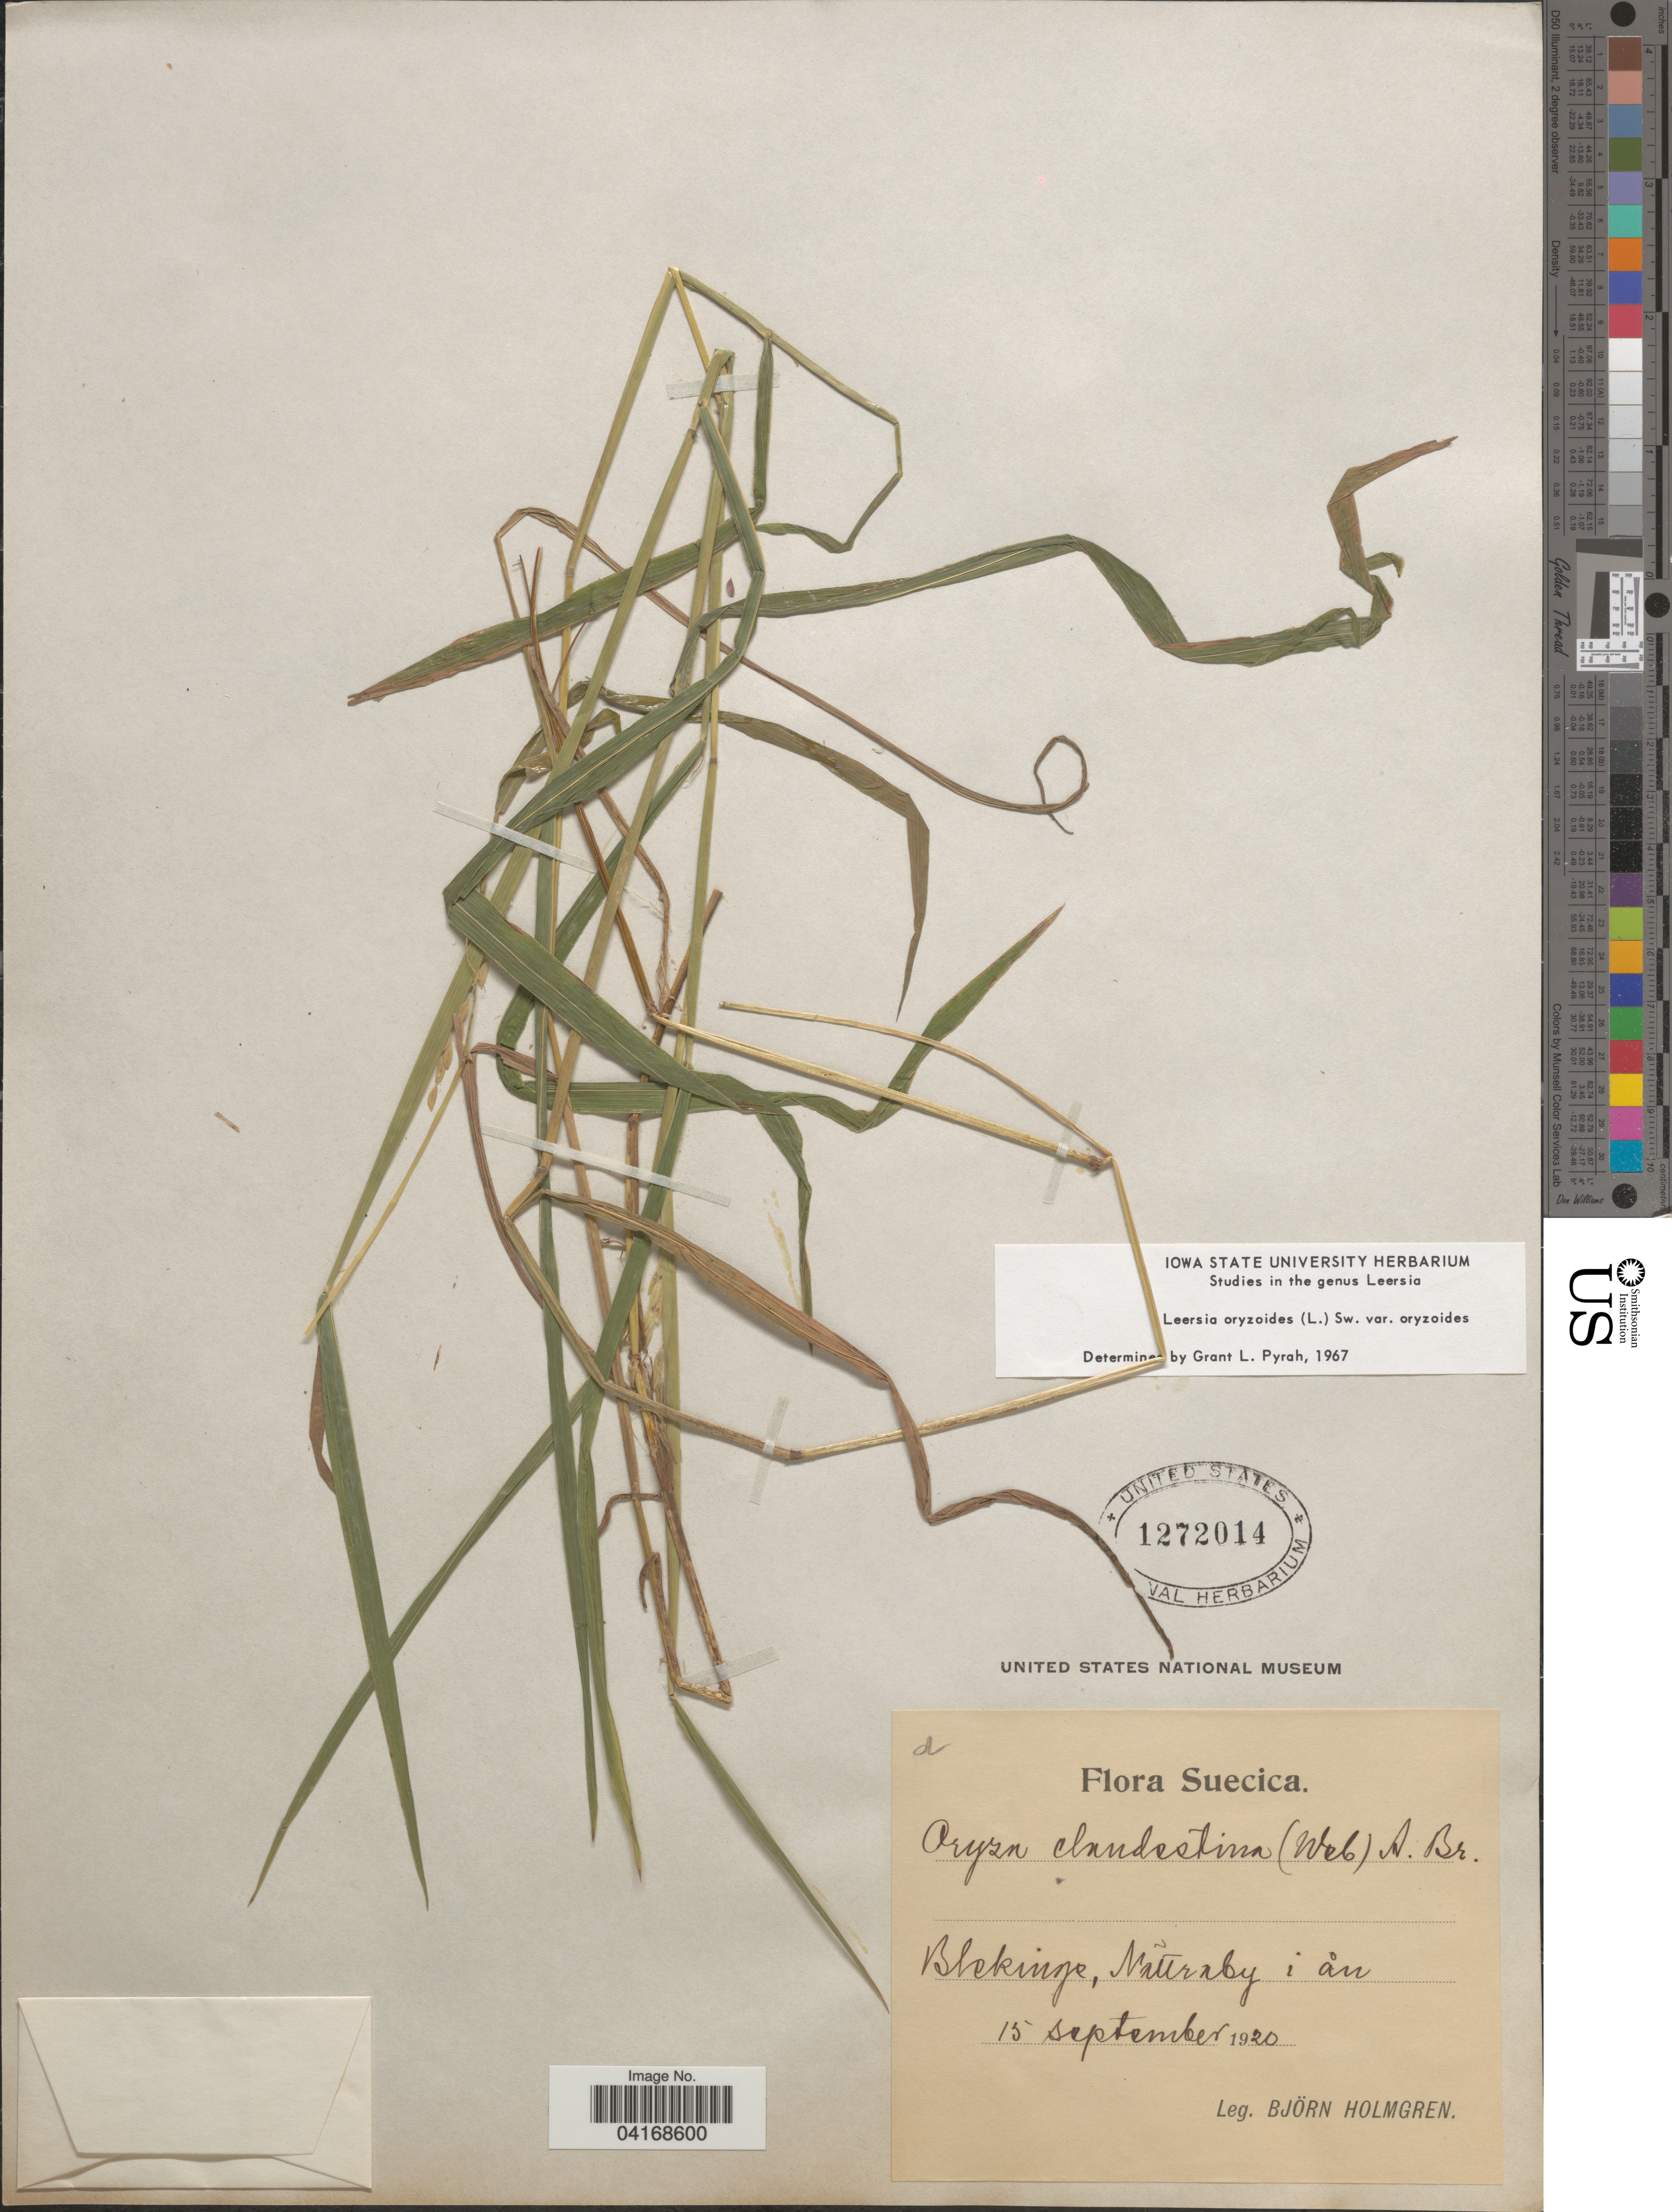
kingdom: Plantae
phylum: Tracheophyta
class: Liliopsida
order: Poales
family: Poaceae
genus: Leersia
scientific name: Leersia oryzoides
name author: (L.) Sw.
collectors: B. Holmgren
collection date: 1920-09-15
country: Sweden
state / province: Blekinge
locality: Nättraby. Suecica.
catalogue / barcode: US 1272014